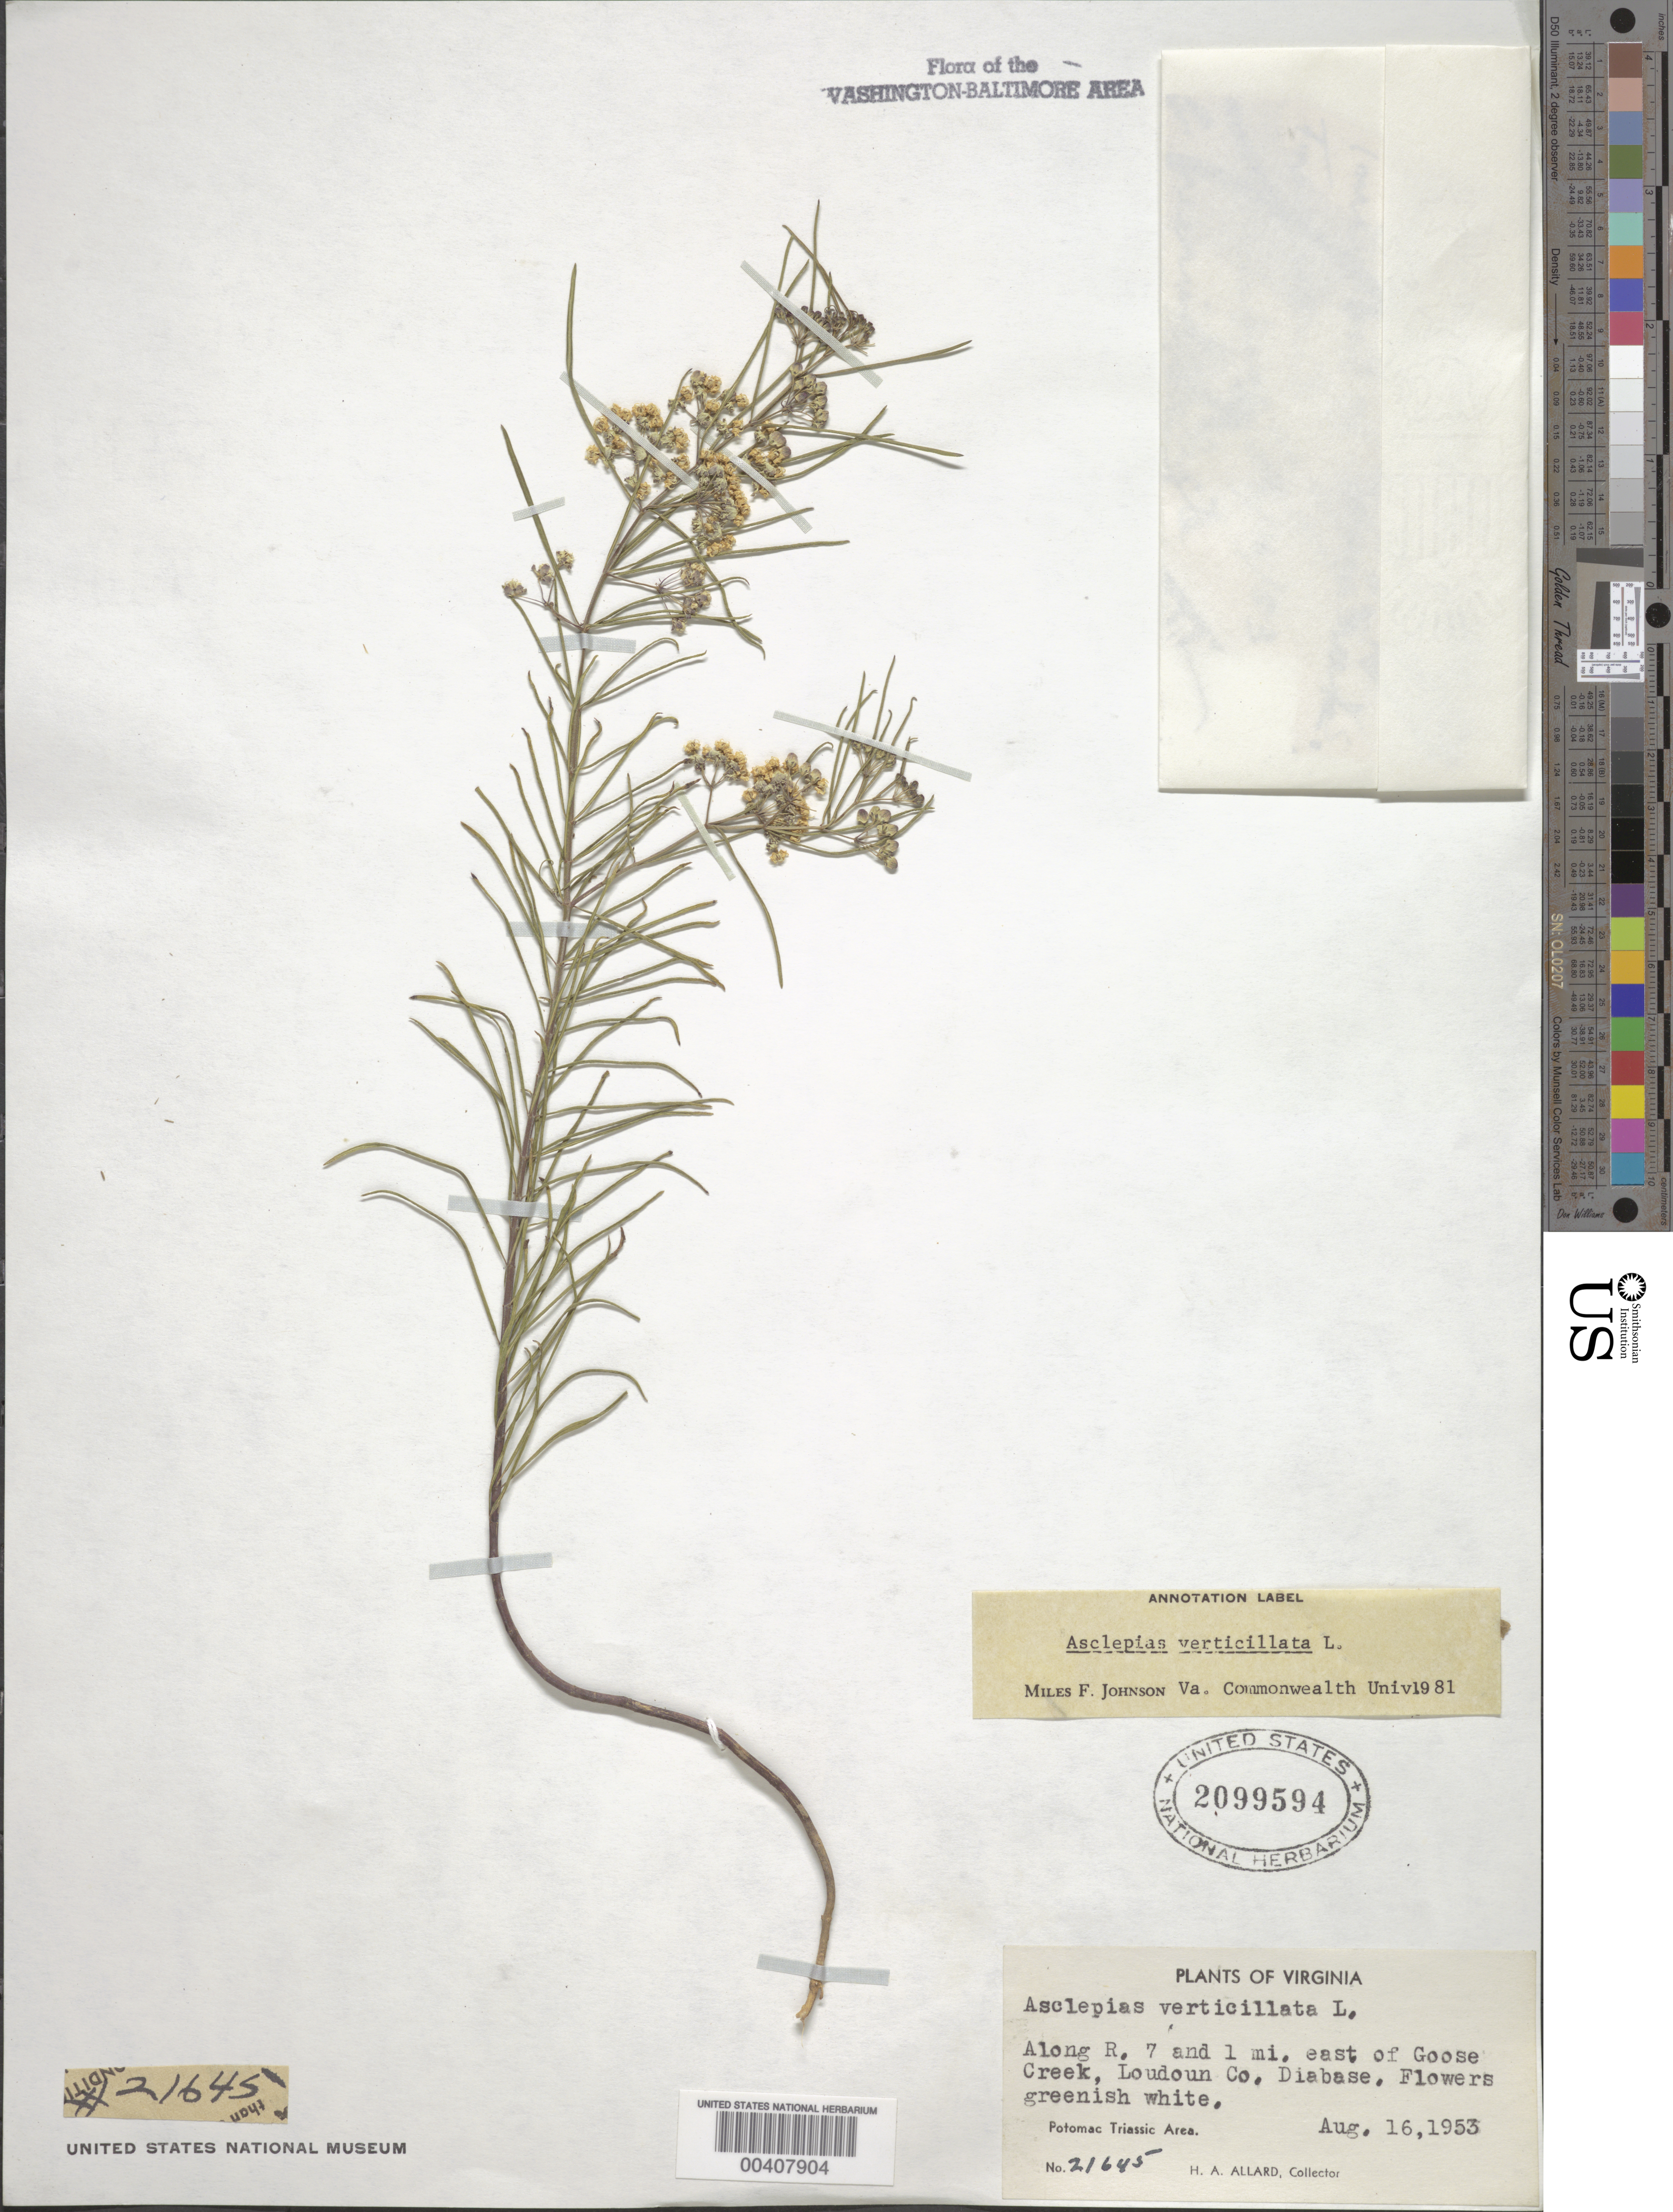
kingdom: Plantae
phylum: Tracheophyta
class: Magnoliopsida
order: Gentianales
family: Apocynaceae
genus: Asclepias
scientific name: Asclepias verticillata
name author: L.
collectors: H. A. Allard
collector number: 21645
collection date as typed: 16 Aug 1953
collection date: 1953-08-16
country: United States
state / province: Virginia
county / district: Loudoun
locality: East of Goose Creek along Route 7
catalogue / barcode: US 2099594